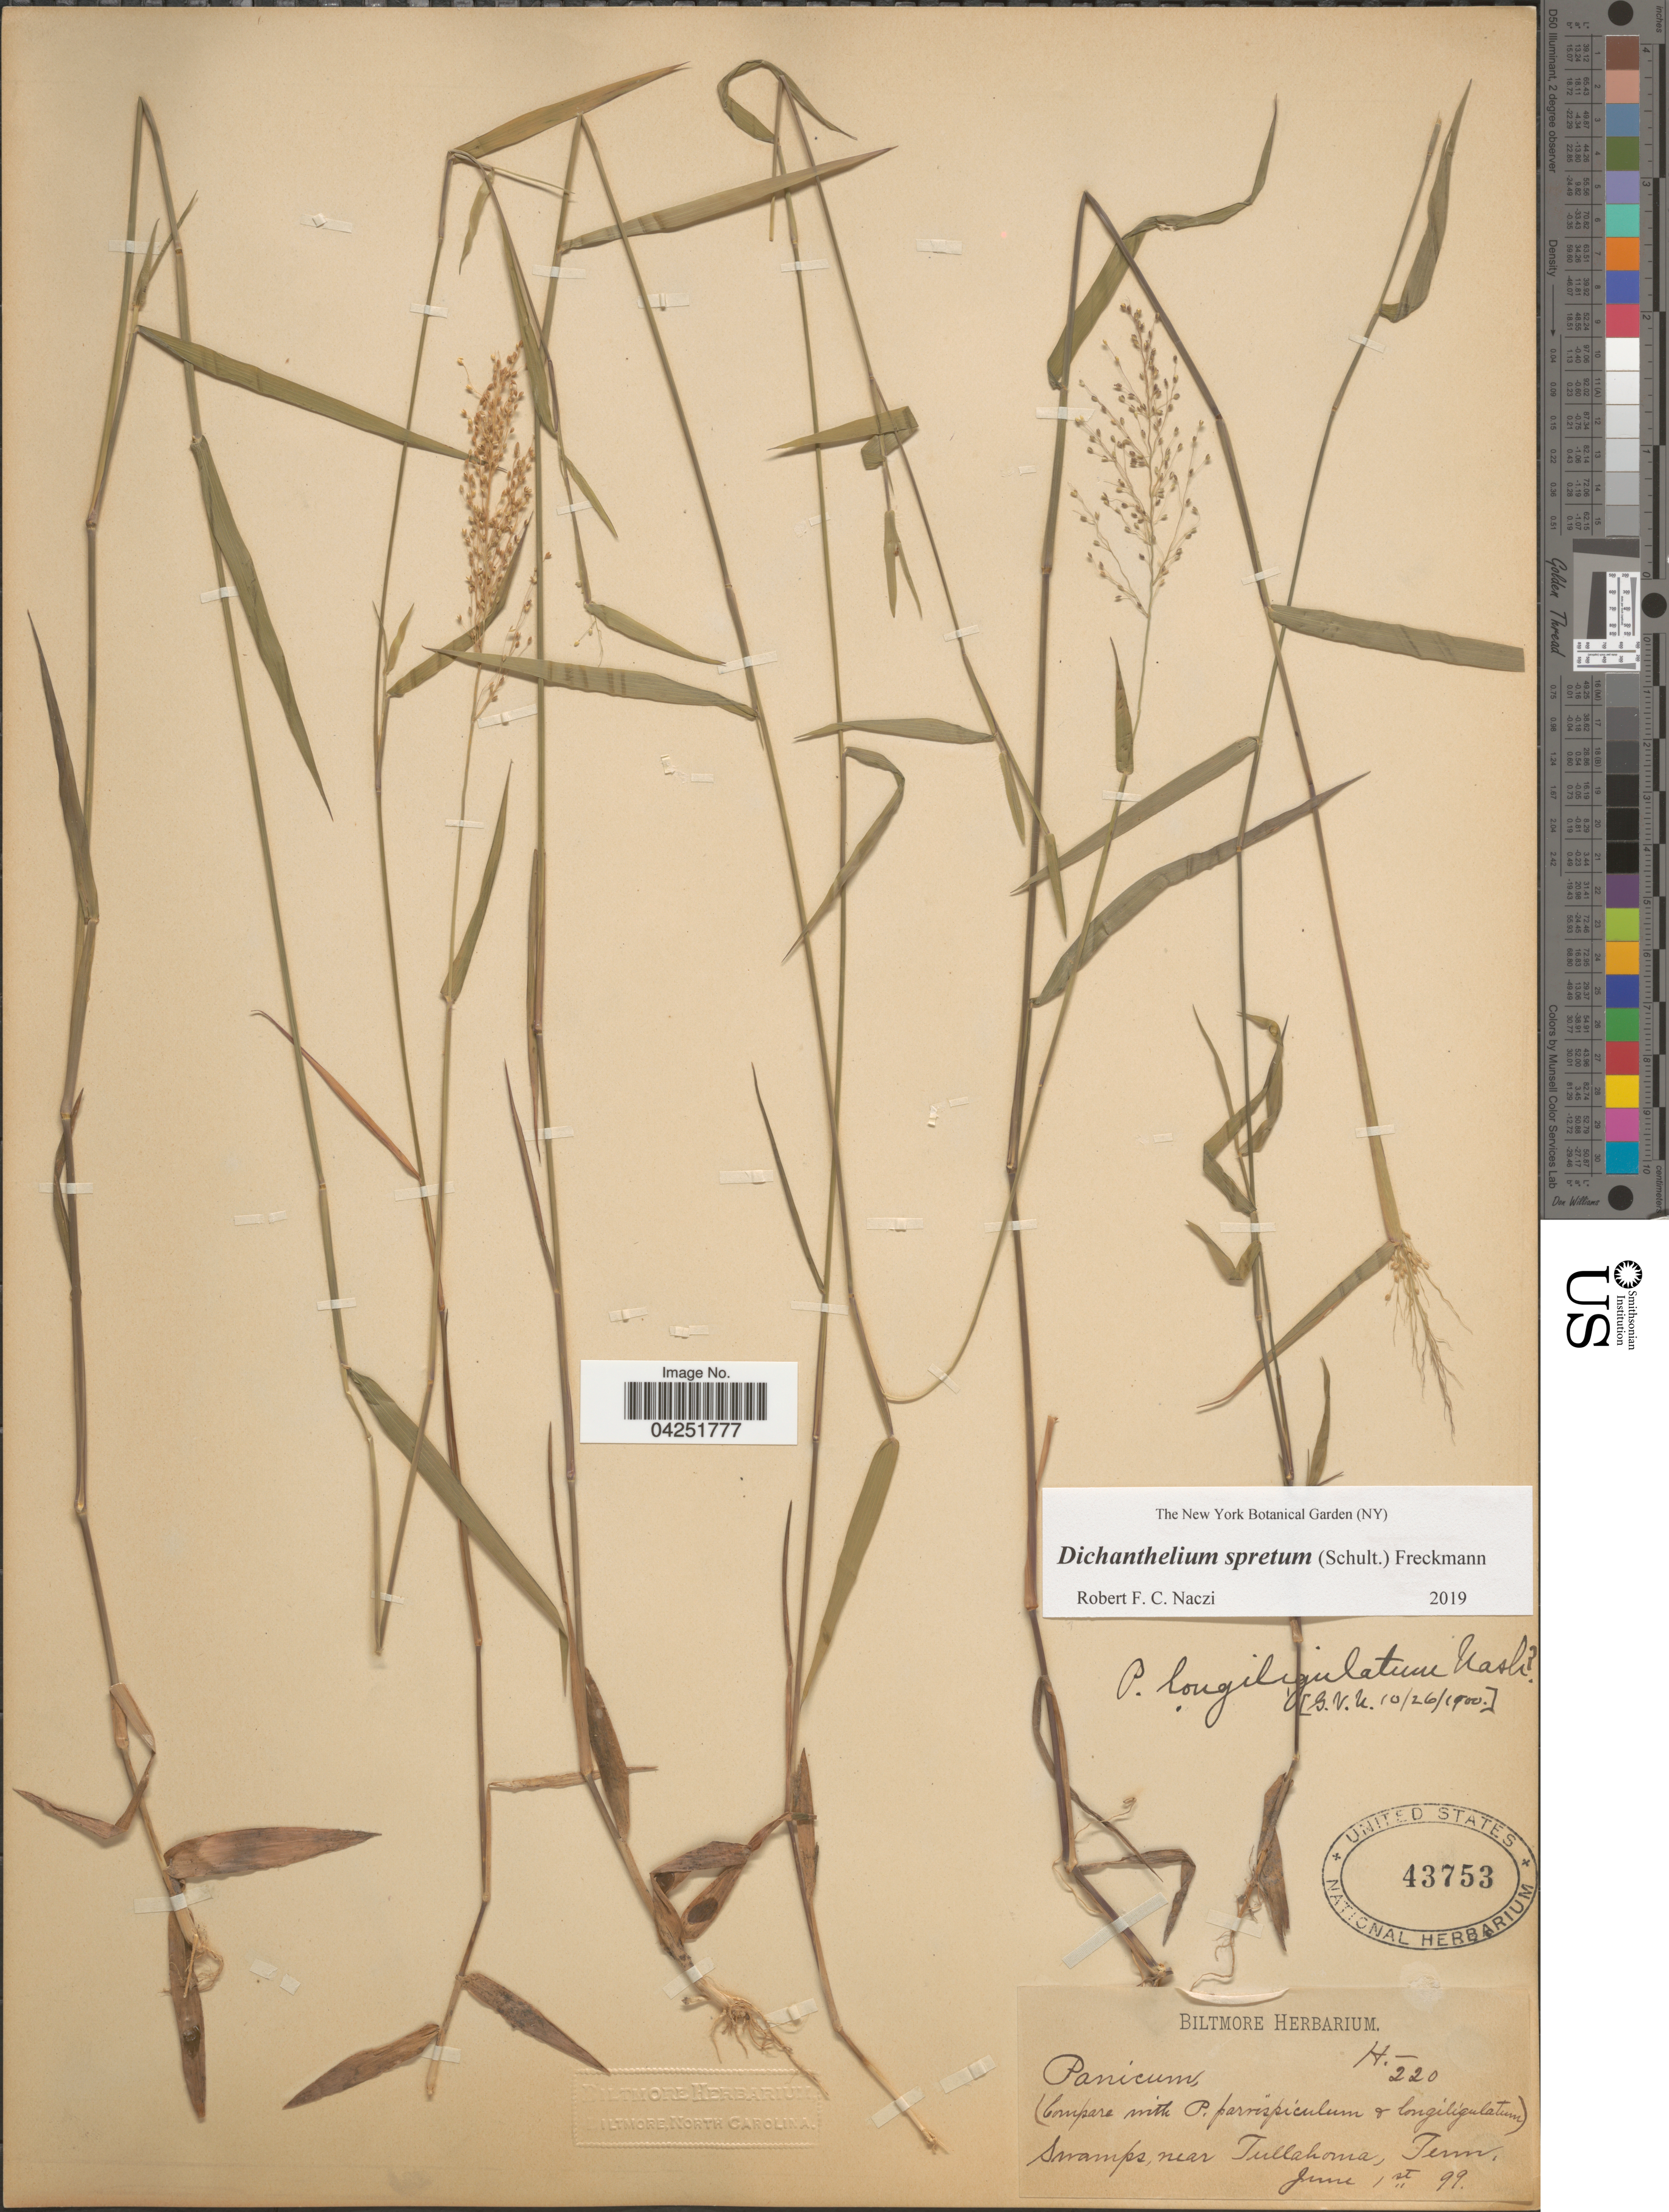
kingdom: Plantae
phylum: Tracheophyta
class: Liliopsida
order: Poales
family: Poaceae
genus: Dichanthelium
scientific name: Dichanthelium acuminatum var. densiflorum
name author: (Rand & Redfield) Gould & C.A. Clark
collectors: ex herb. Biltmore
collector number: H.220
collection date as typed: Transcribed d/m/y: 1/6/99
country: United States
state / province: Tennessee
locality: Swamps, near Tullahoma.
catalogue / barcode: US 43753